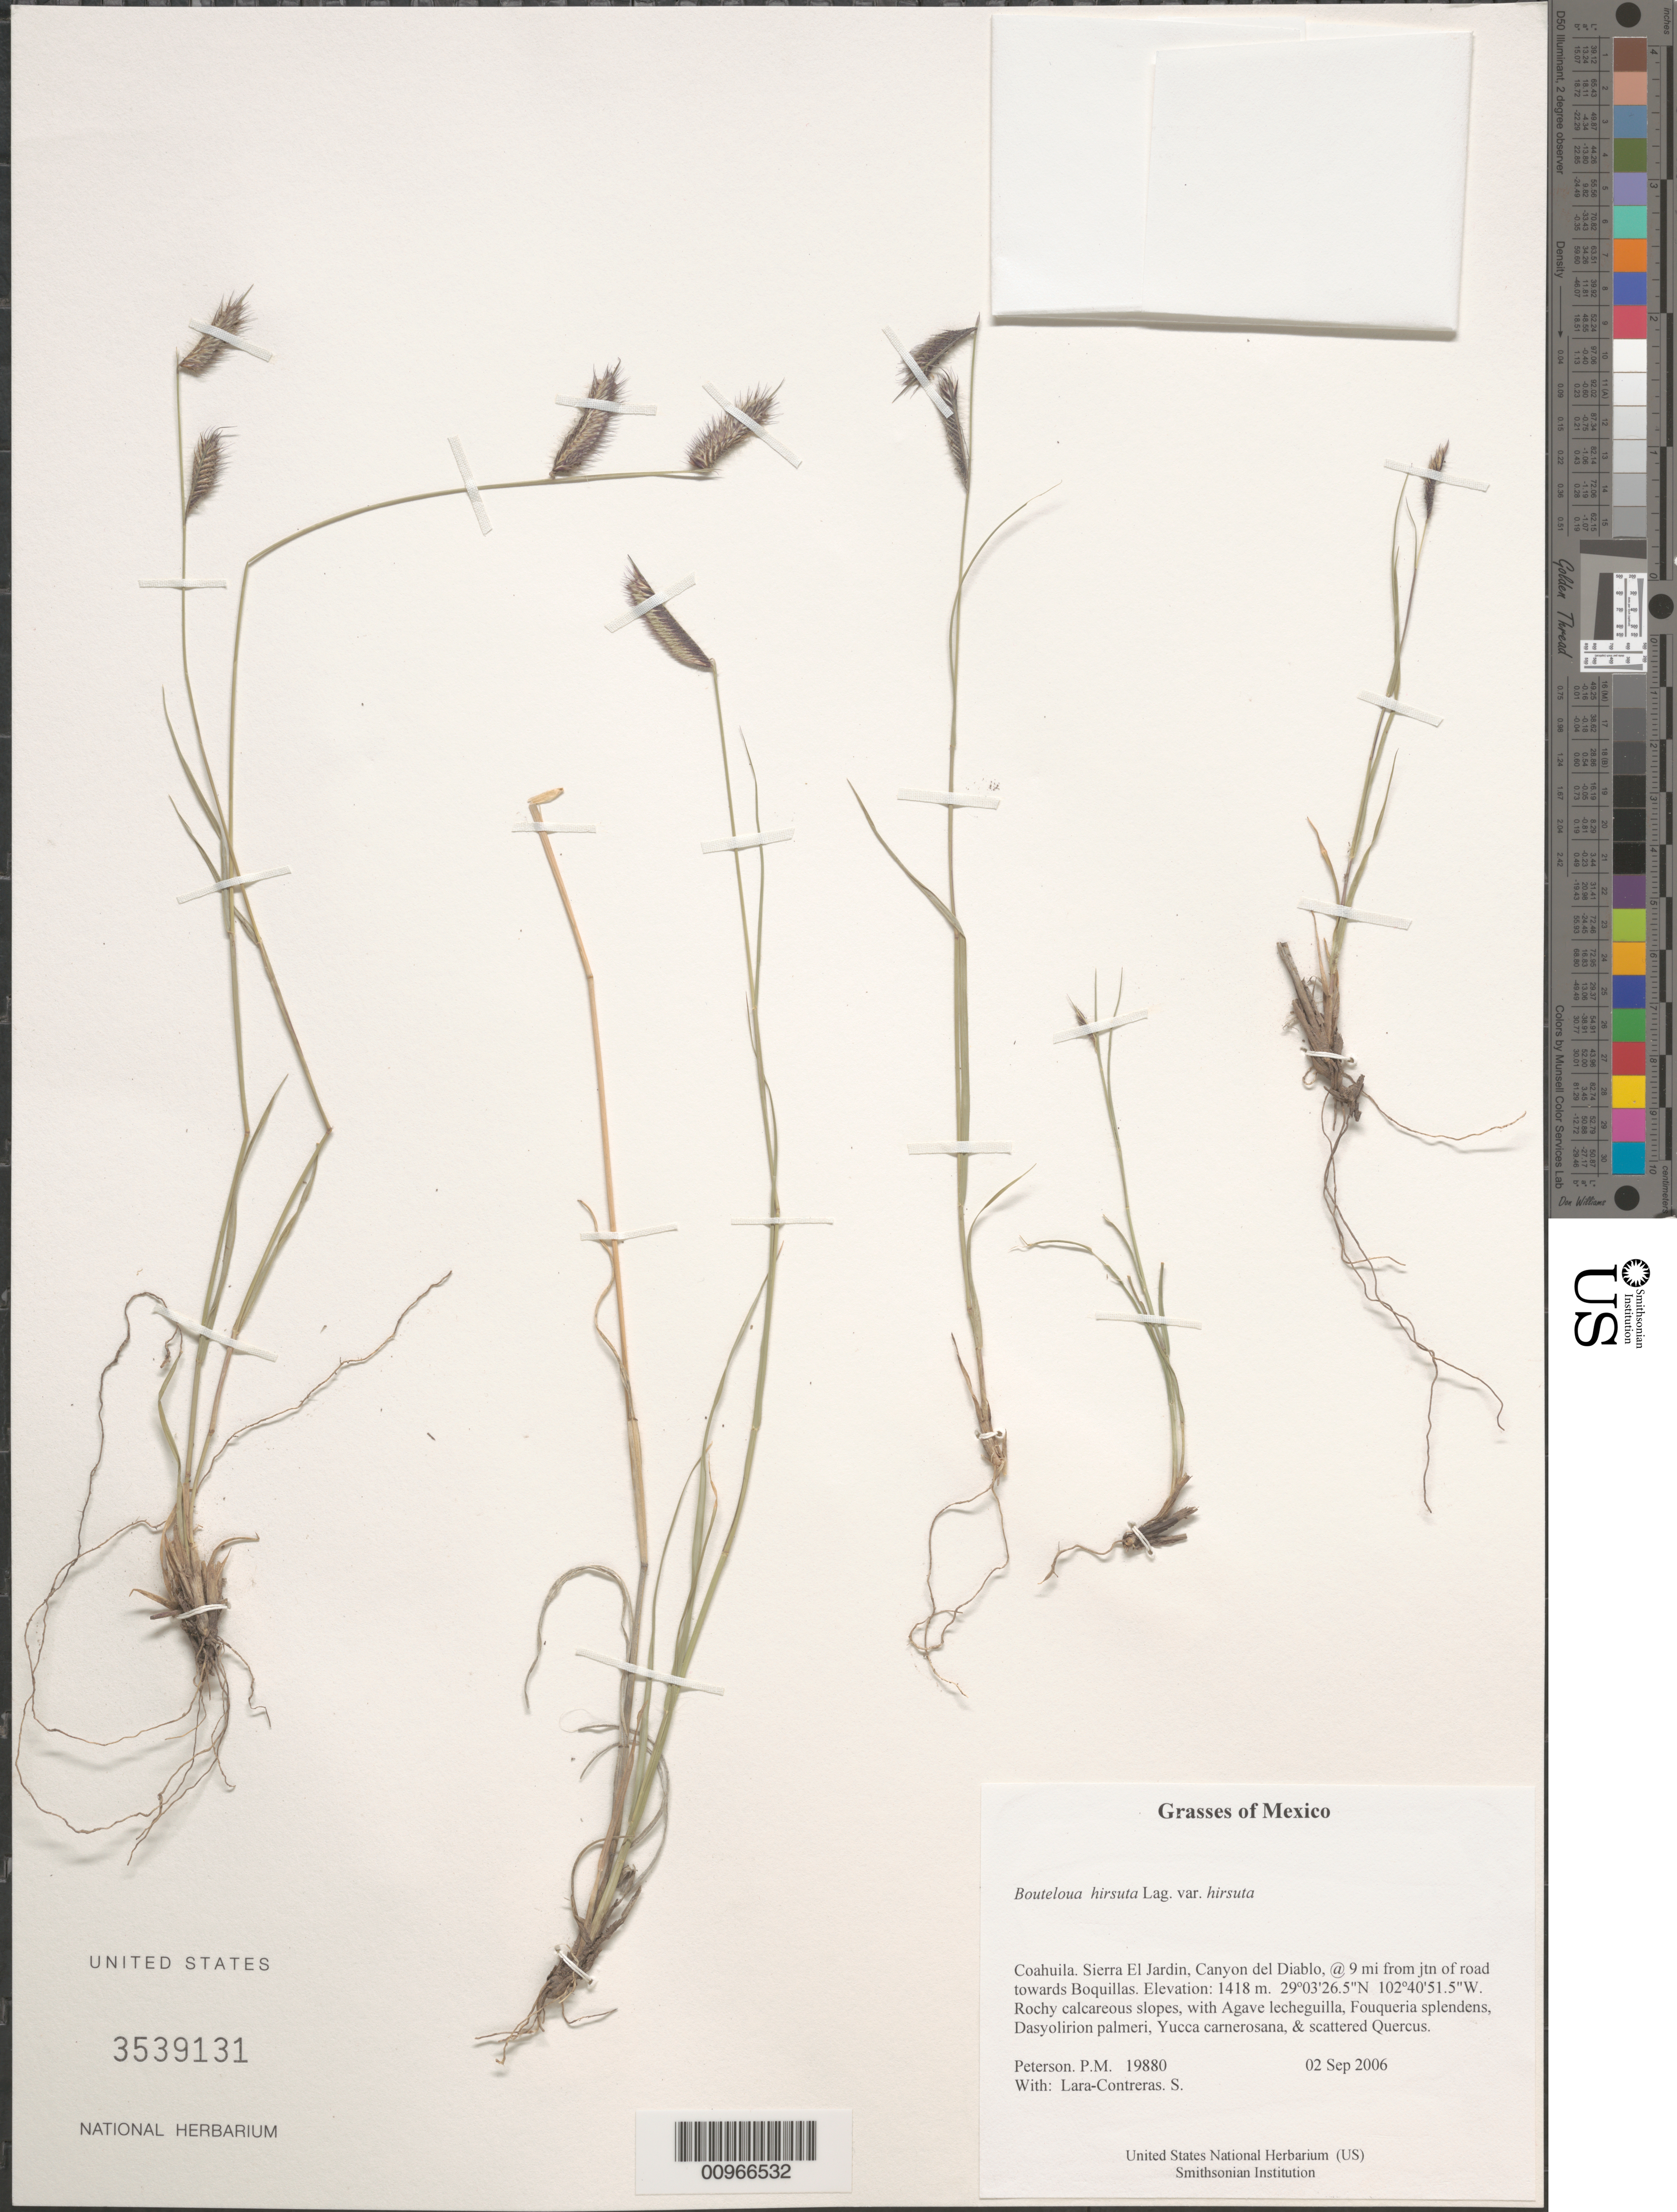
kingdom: Plantae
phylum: Tracheophyta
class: Liliopsida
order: Poales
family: Poaceae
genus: Bouteloua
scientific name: Bouteloua hirsuta var. hirsuta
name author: Lag.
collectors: P. M. Peterson & S. Lara Contreras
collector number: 19880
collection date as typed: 02 Sep 2006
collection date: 2006-09-02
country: Mexico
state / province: Coahuila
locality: Sierra El Jardin, Canyon del Diablo, @ 9 mi from jtn of road towards Boquillas.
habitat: Rochy calcareous slopes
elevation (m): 1418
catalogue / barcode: US 3539131